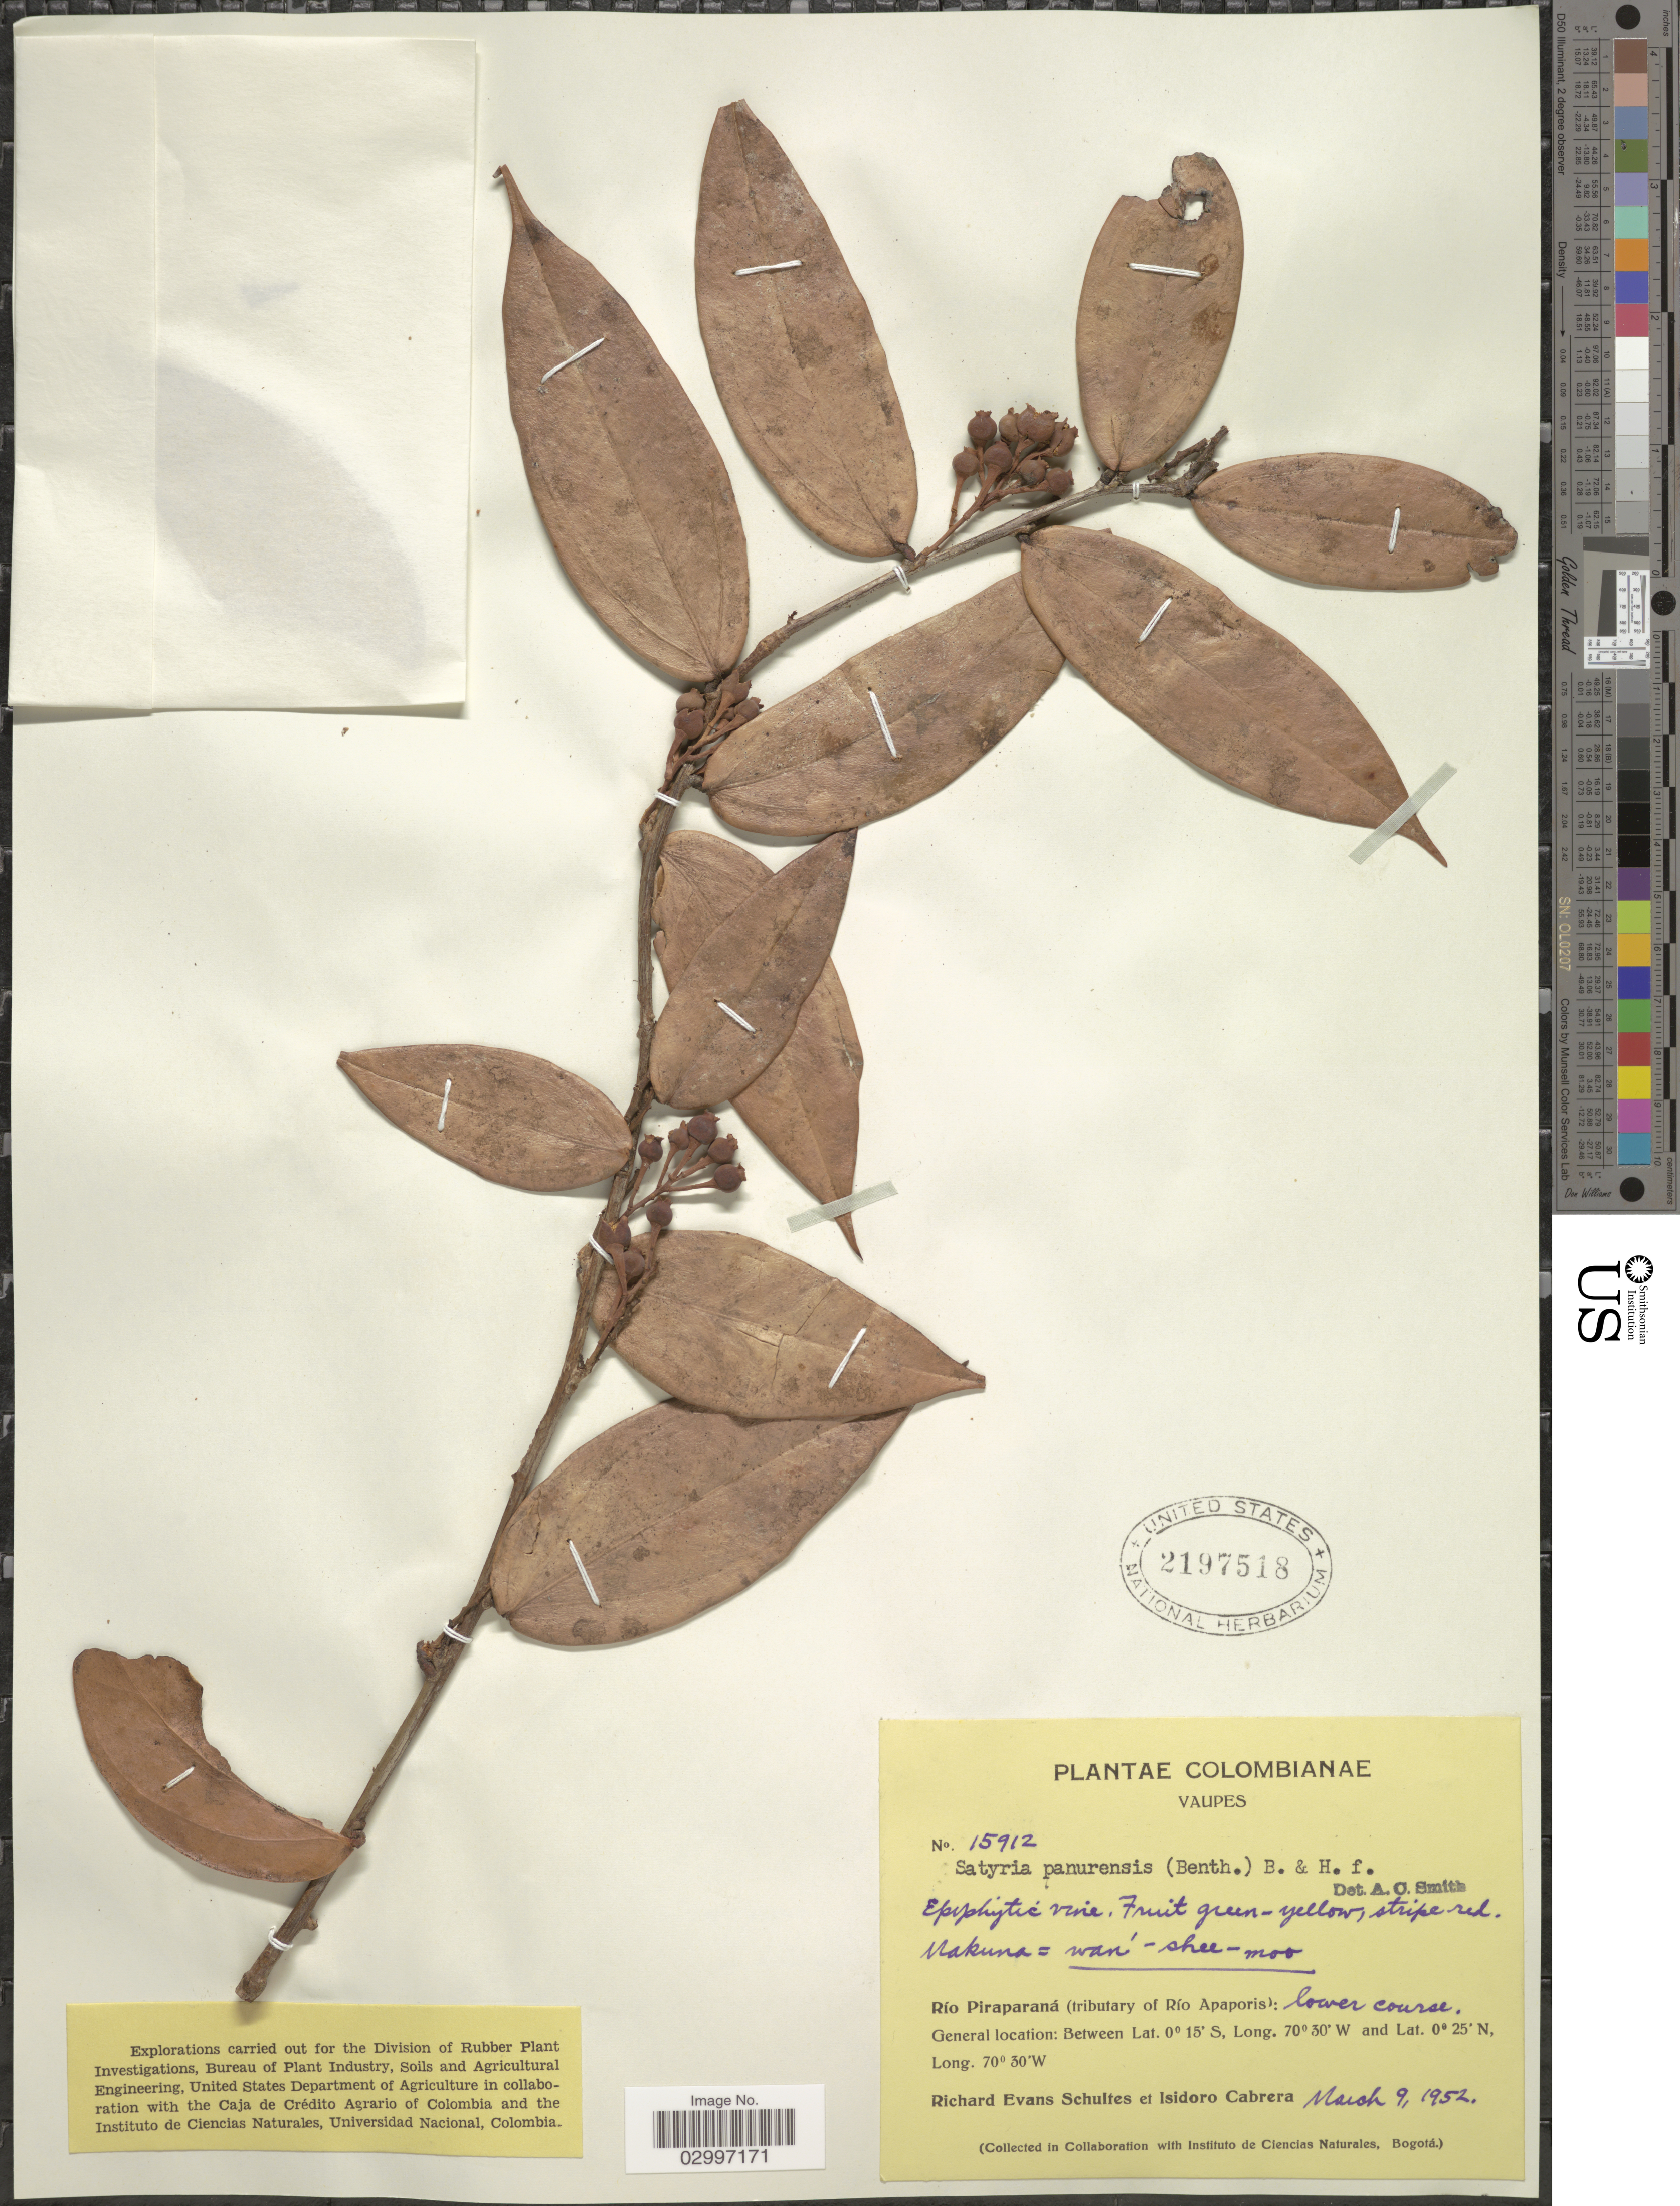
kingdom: Plantae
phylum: Tracheophyta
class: Magnoliopsida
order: Ericales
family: Ericaceae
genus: Satyria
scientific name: Satyria panurensis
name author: (Benth. ex Meisn.) Benth. & Hook. f. ex Nied.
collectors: R. E. Schultes & I. Cabrera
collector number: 15912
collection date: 1952-03-09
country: Colombia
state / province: Vaupés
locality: Río Piraparaná (tributary of Río Apaporis): lower course.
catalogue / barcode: US 2197518